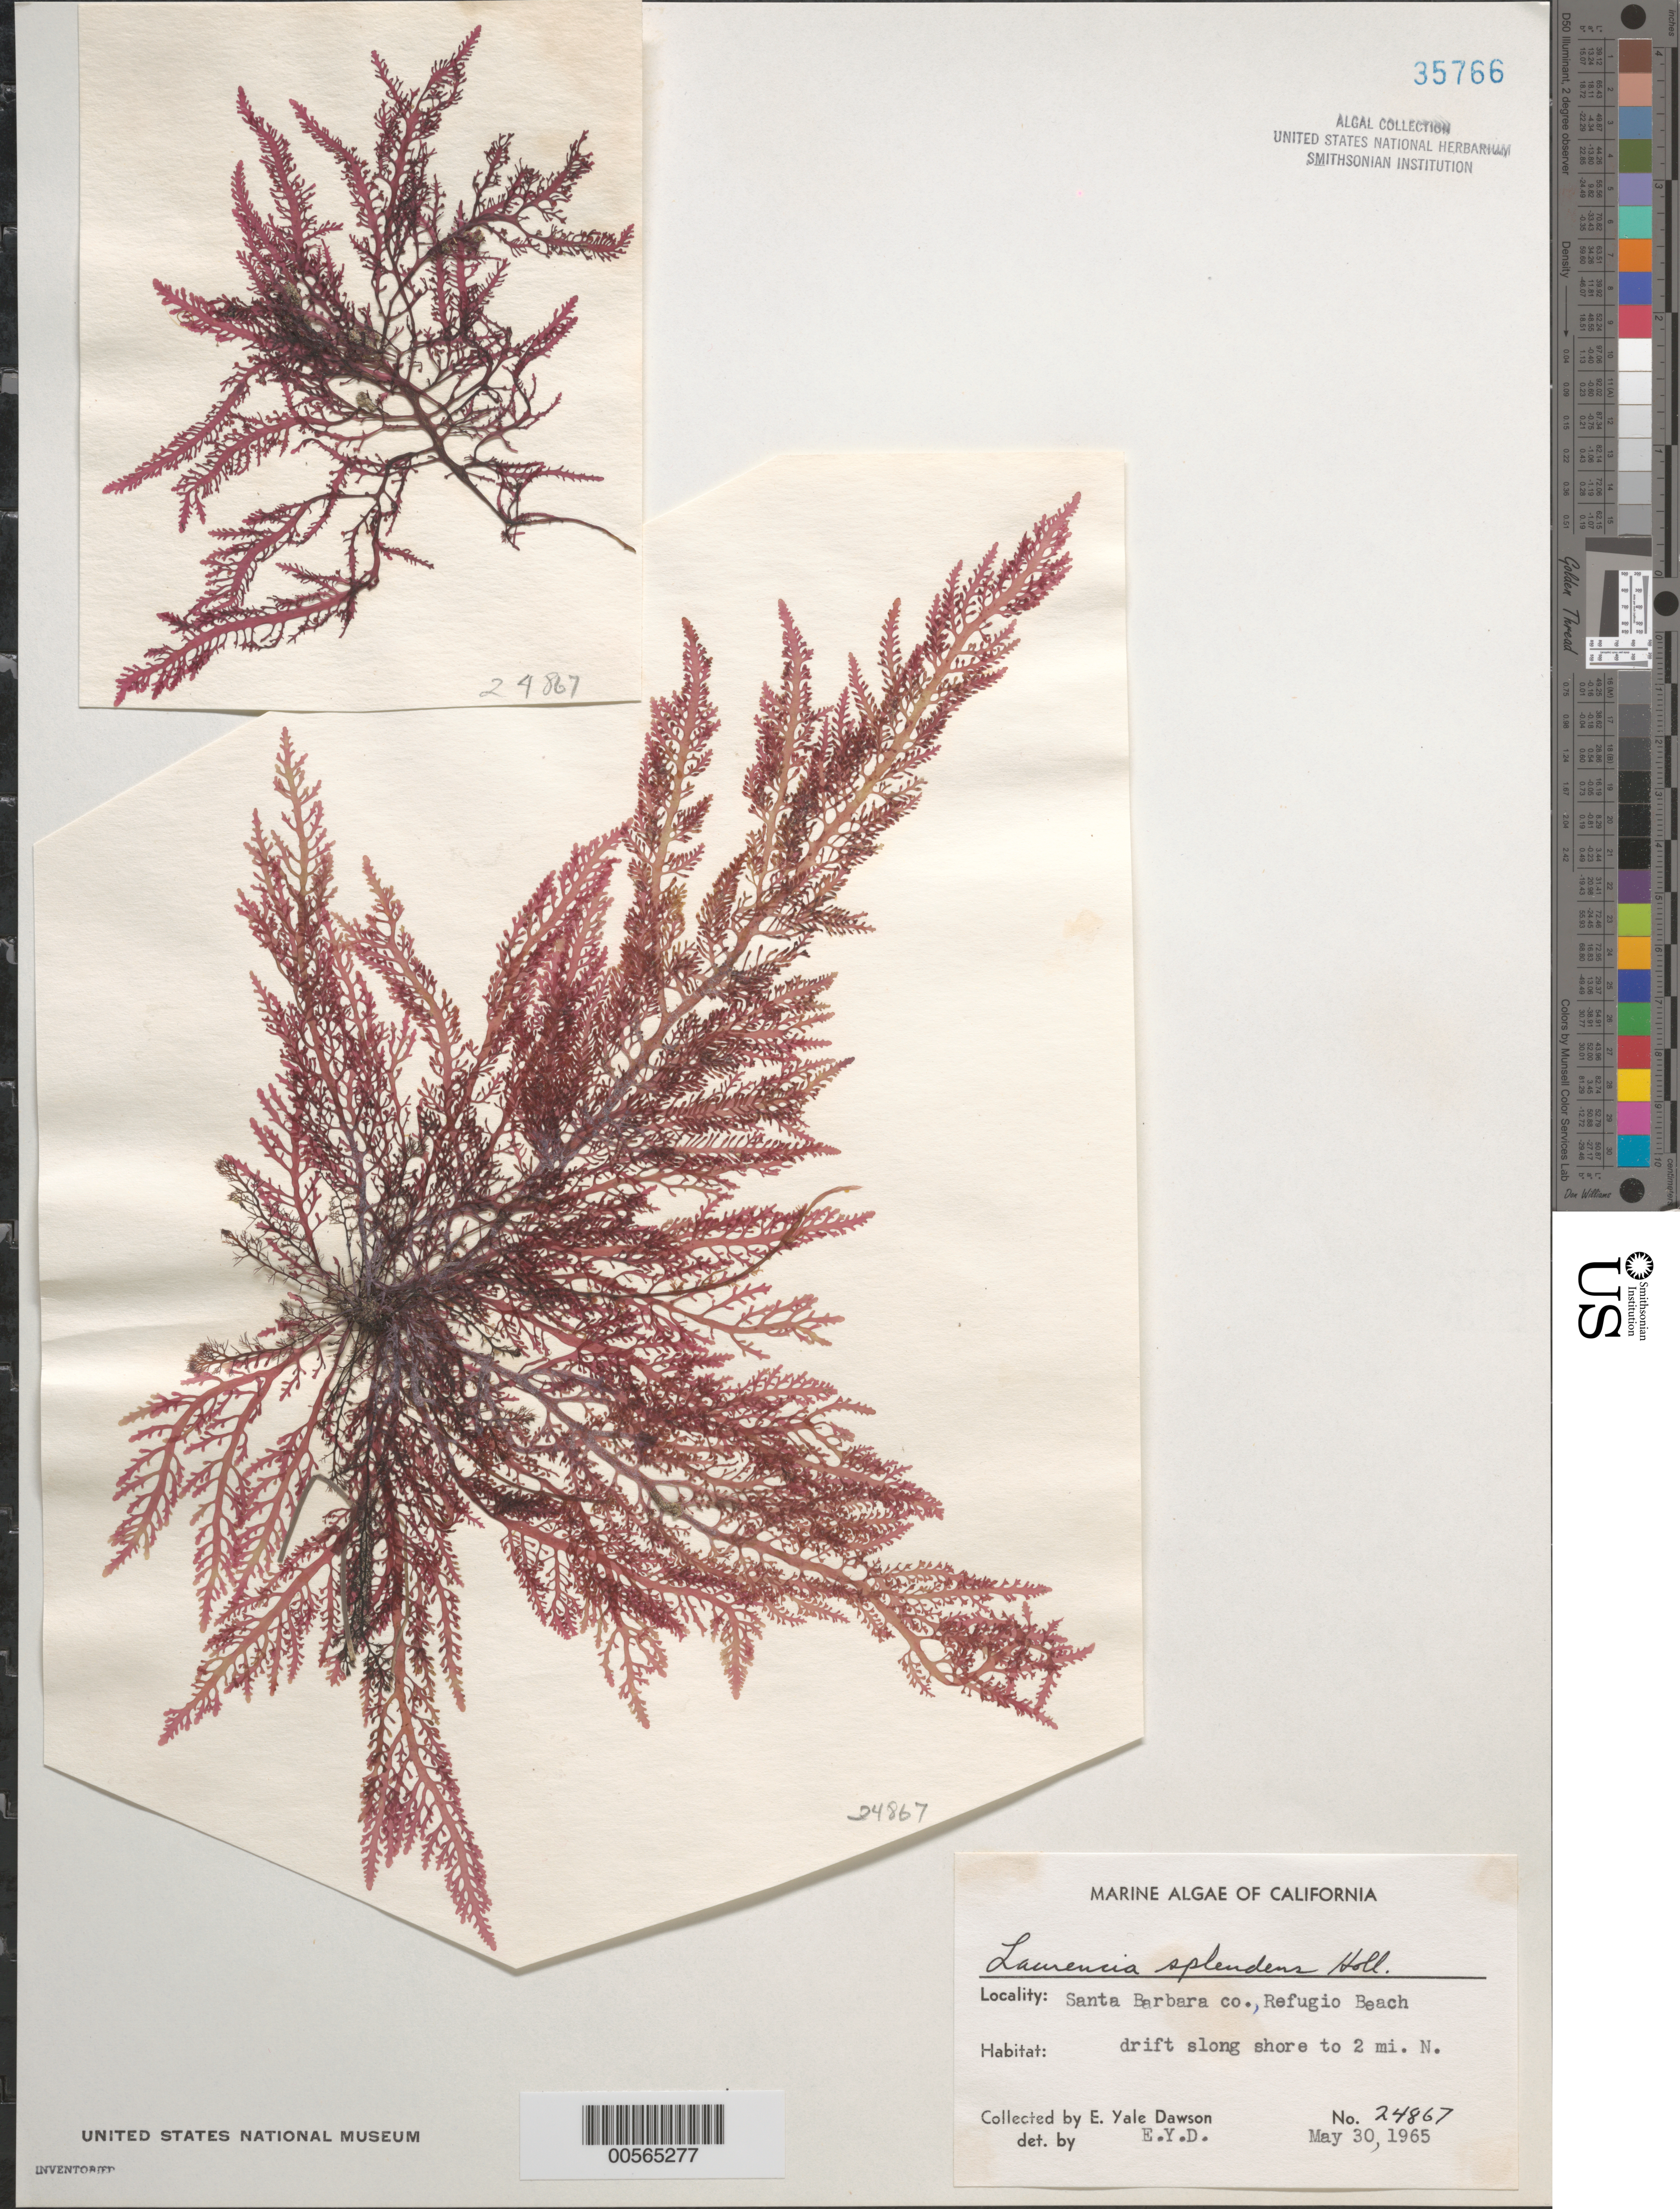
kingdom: Plantae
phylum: Rhodophyta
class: Florideophyceae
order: Ceramiales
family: Rhodomelaceae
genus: Osmundea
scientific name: Osmundea splendens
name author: (Hollenb.) K.W. Nam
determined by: Algae name updating Project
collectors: E. O. Wooton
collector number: EYD 24867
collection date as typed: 30 May 1965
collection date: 1965-05-30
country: United States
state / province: California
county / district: Santa Barbara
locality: Refugio Beach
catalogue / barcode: US 35766